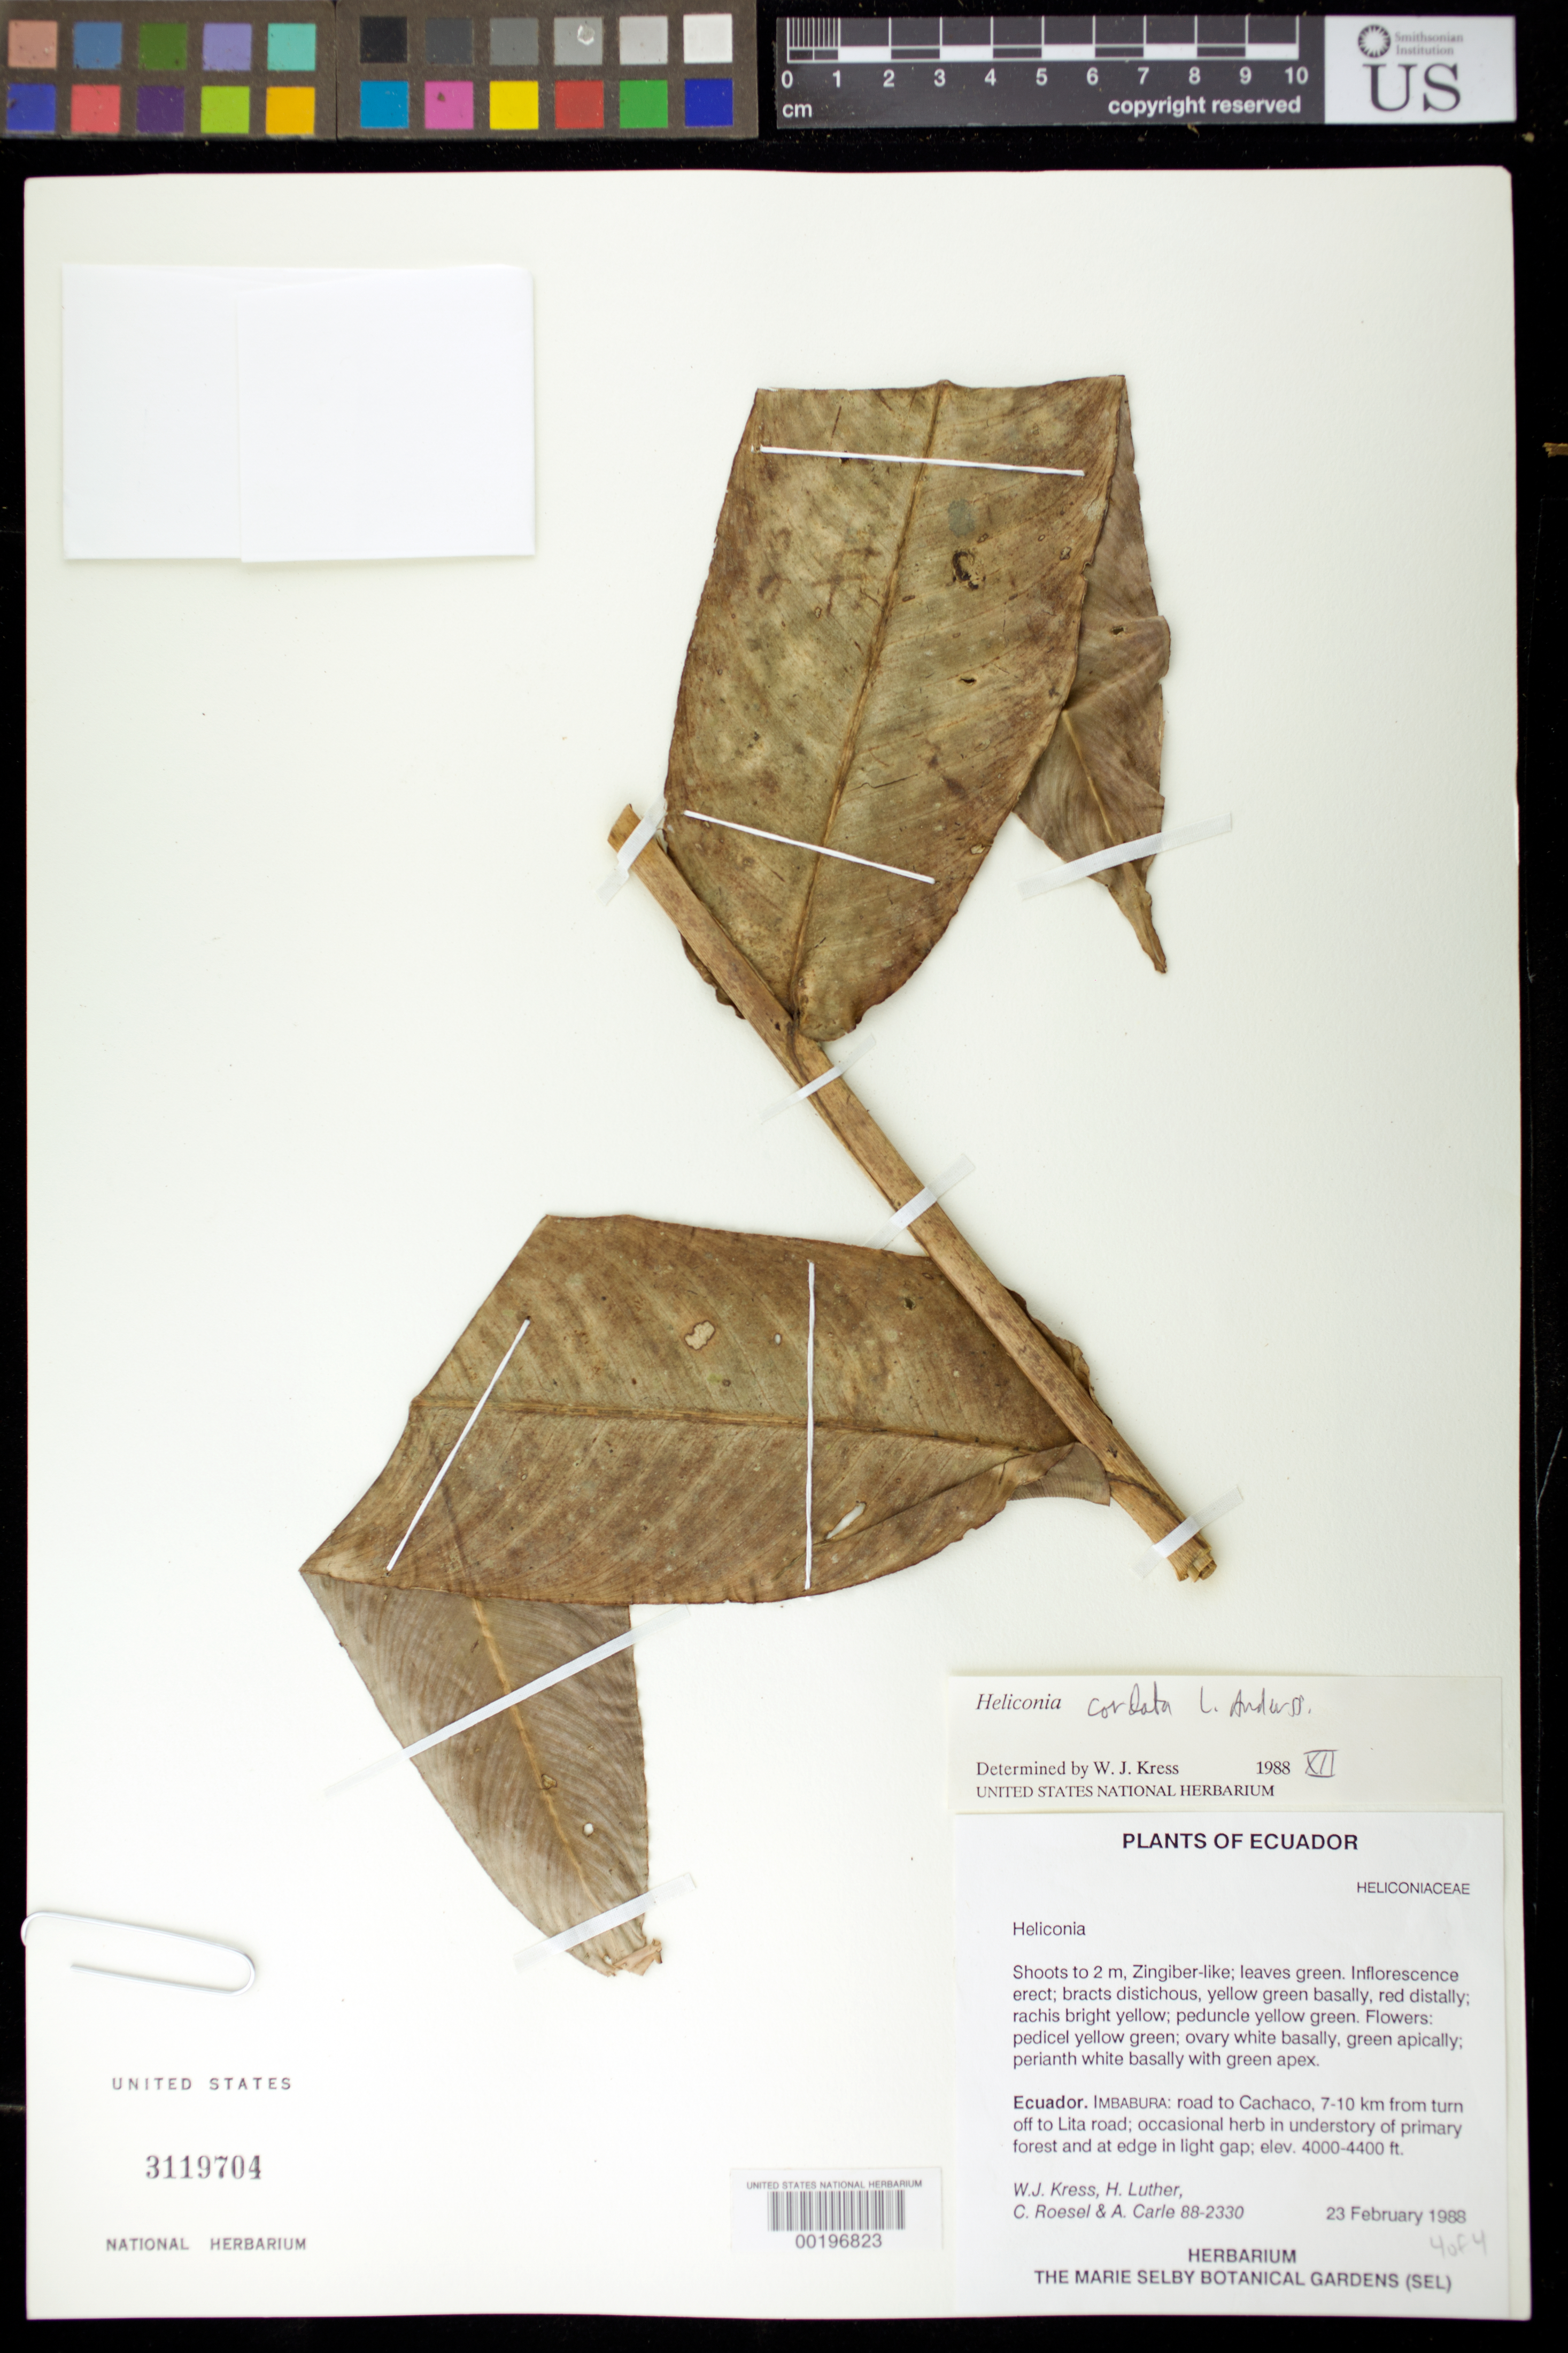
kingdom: Plantae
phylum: Tracheophyta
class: Liliopsida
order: Zingiberales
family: Heliconiaceae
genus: Heliconia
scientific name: Heliconia cordata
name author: L. Andersson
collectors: W. J. Kress, Harry E. Luther, C. S. Roesel & A. Carle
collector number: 88-2330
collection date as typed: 23 Feb 1988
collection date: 1988-02-23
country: Ecuador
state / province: Imbabura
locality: Road to Cachaco, 7-10 km from turn of L to Lita road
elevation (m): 1219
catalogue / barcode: US 3119704